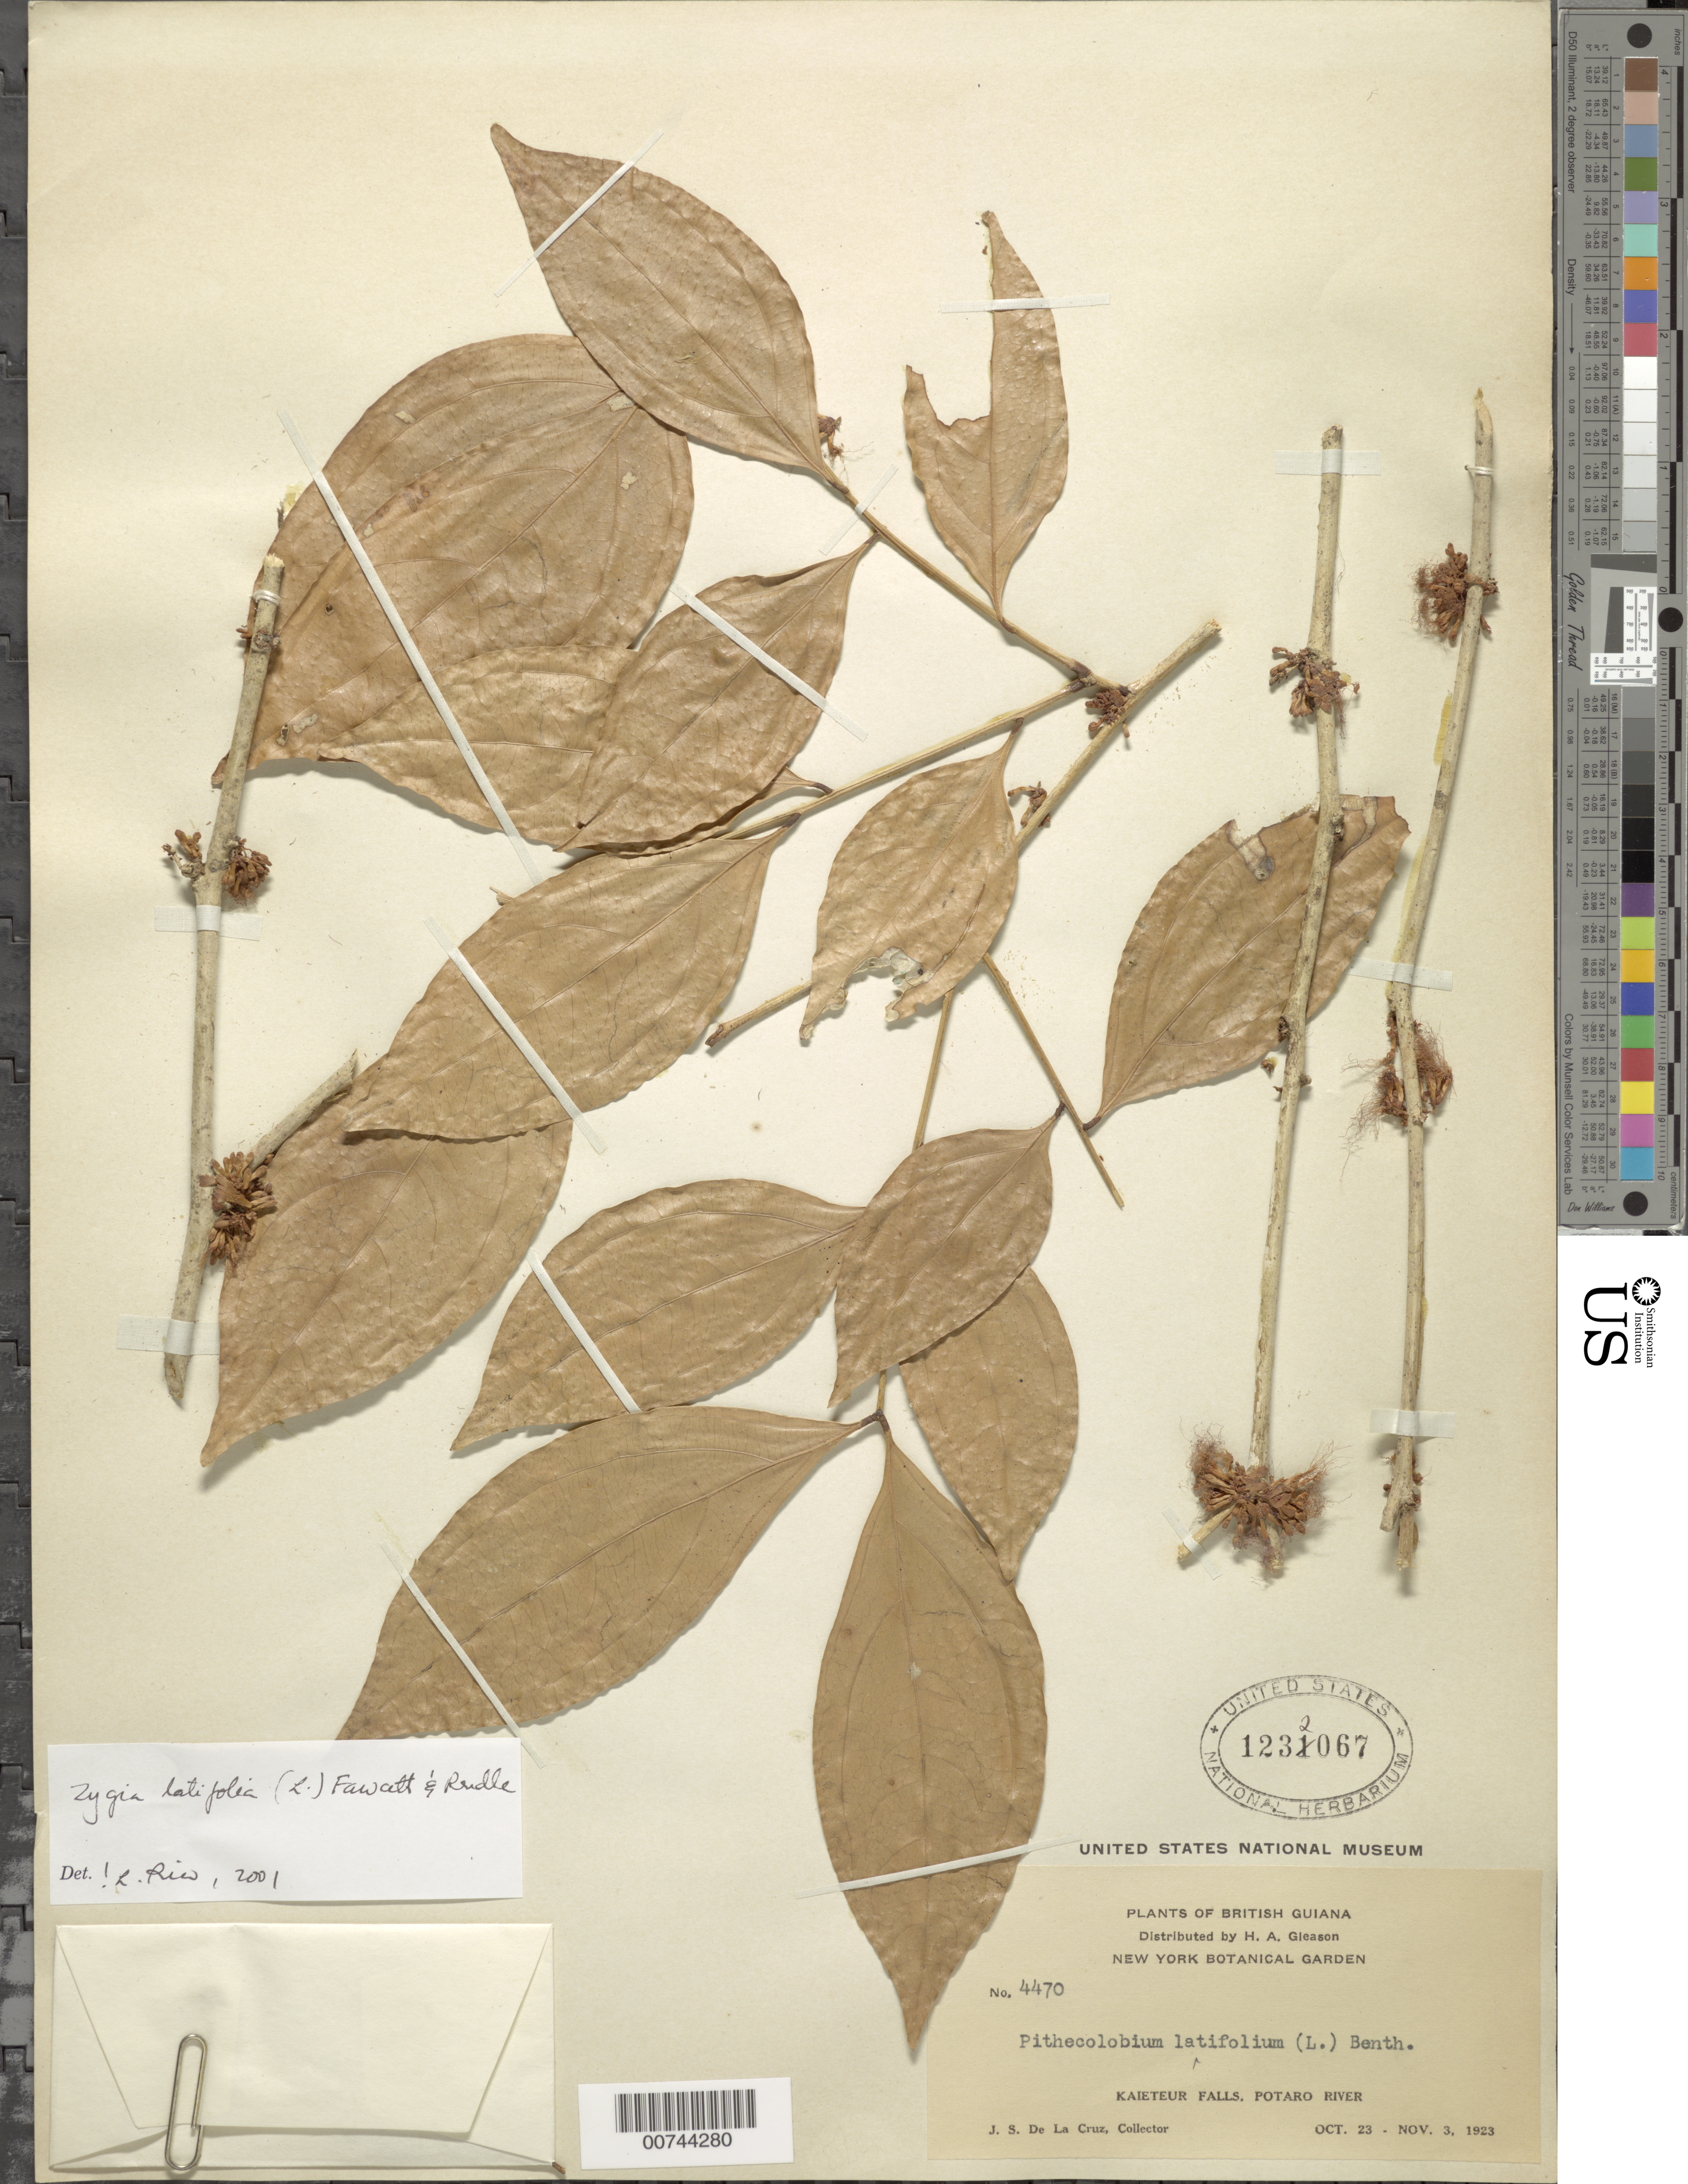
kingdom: Plantae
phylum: Tracheophyta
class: Magnoliopsida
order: Fabales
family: Fabaceae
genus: Zygia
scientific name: Zygia latifolia var. latifolia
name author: (L.) Fawc. & Rendle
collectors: J. S. de la Cruz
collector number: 4470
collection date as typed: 23 Oct 1923 to 03 Nov 1923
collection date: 1923-10-23/1923-11-03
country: Guyana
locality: Kaieteur Falls, Potaro River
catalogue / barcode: US 1232067